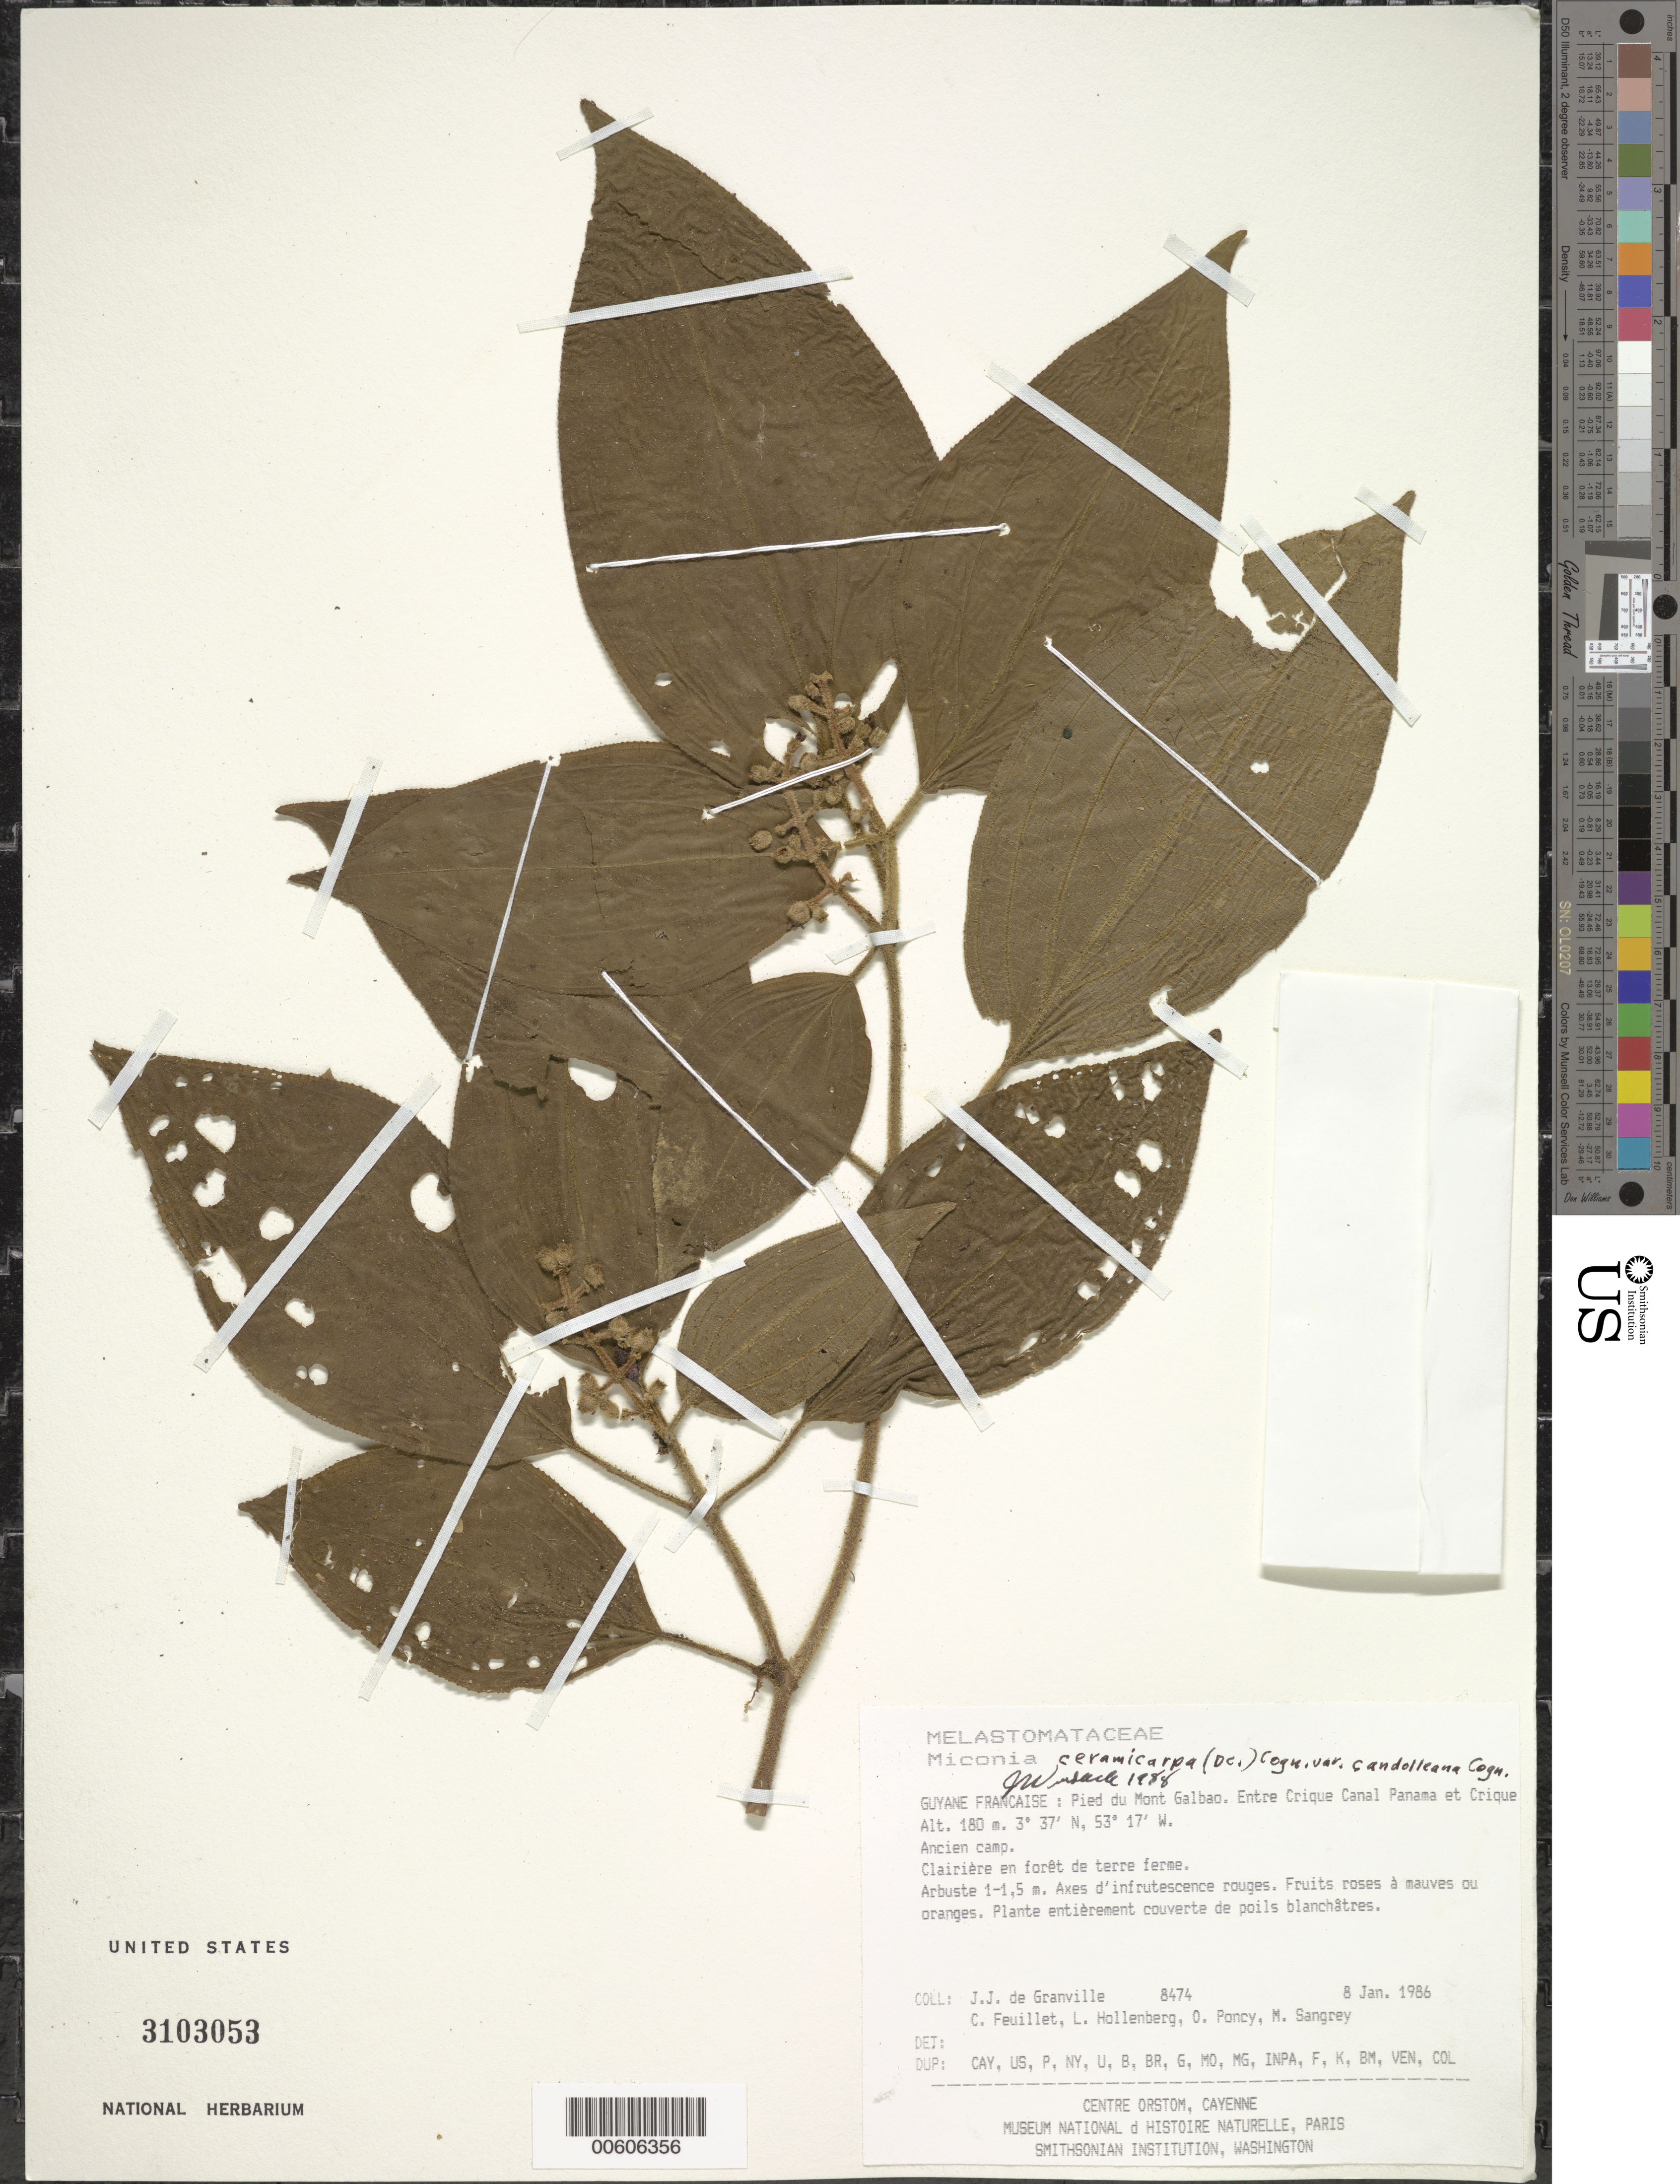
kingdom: Plantae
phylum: Tracheophyta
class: Magnoliopsida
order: Myrtales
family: Melastomataceae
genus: Miconia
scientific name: Miconia ceramicarpa var. candolleana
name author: Cogn.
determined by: Wurdack, John J., (US), US (UNITED STATES)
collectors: J.-J. de Granville, C. Feuillet, L. Hollenberg, O. Poncy & M. S. Sangrey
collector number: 8474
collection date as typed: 8-Jan-86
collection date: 1986-01-08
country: French Guiana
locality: Pied du Mont Galbao. Entre Crique Canal Panama et Crique Mana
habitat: Sous-bois; clairière en forêt de terre ferme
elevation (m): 180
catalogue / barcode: US 3103053